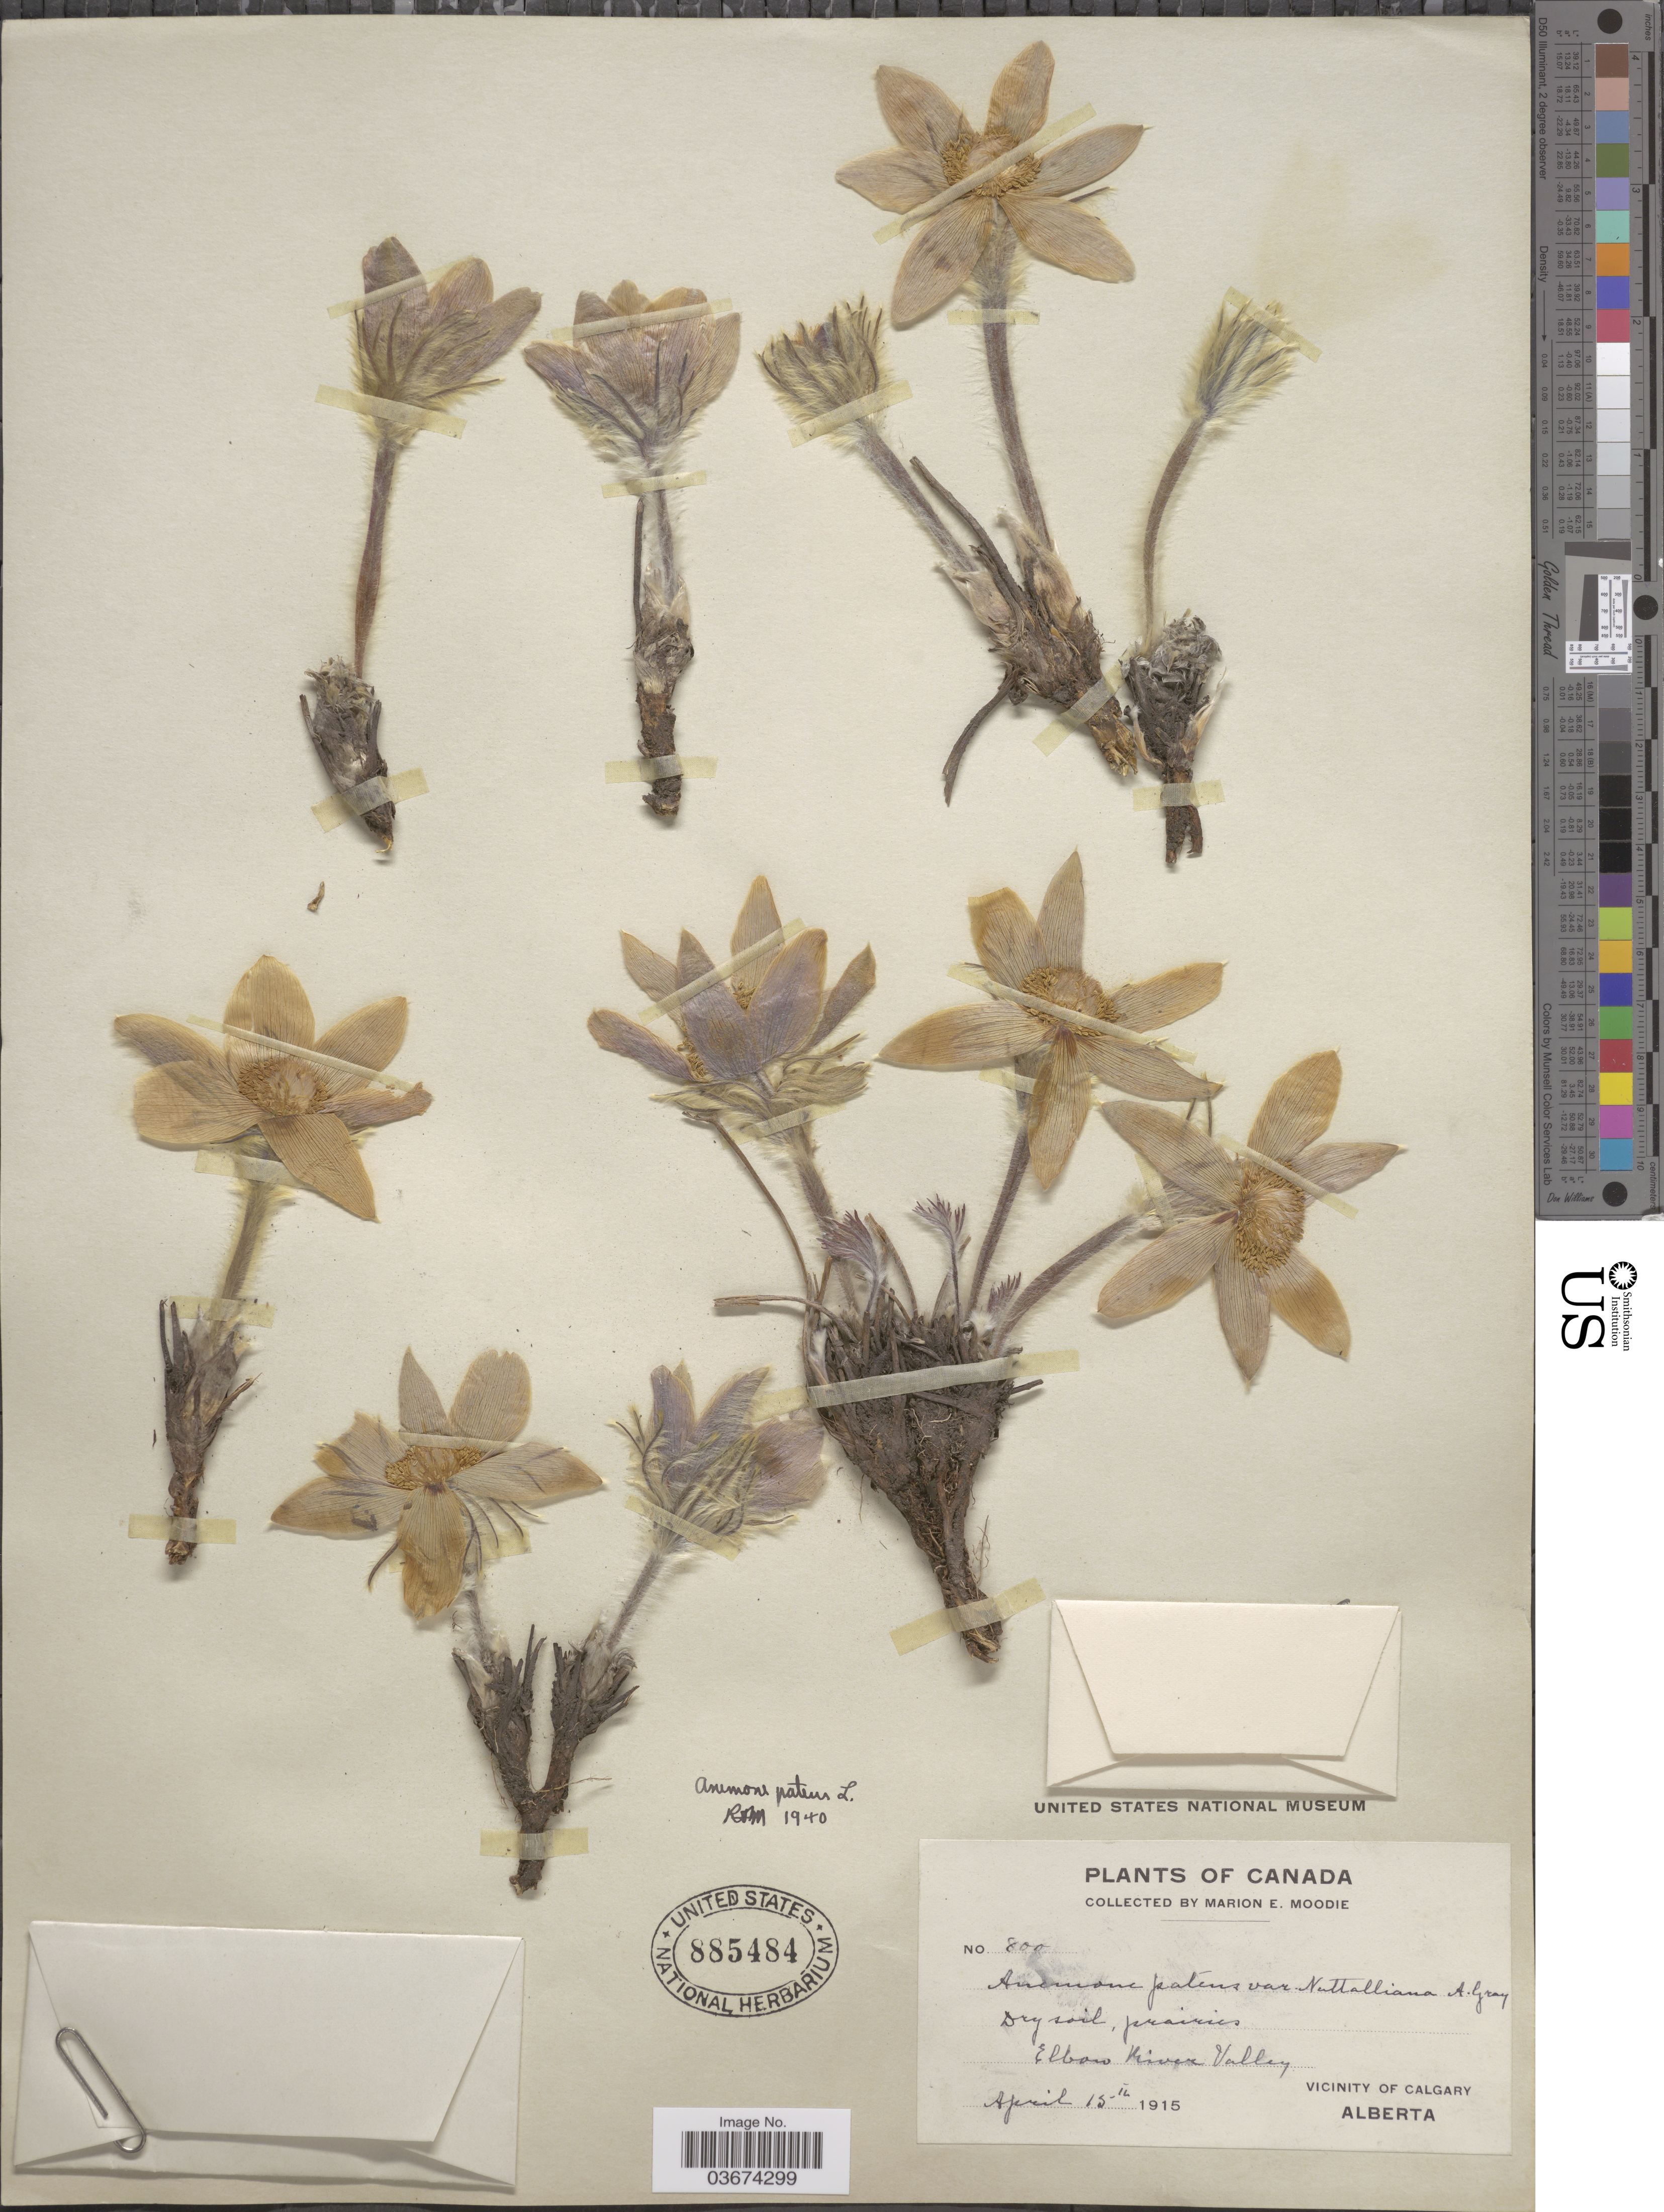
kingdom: Plantae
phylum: Tracheophyta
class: Magnoliopsida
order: Ranunculales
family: Ranunculaceae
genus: Pulsatilla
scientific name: Pulsatilla nuttalliana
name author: (DC.) Bercht. & J. Presl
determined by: Strong, Mark T., (BOT), Smithsonian Institution - National Museum of Natural History (UNITED STATES)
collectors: M. E. Moodie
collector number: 800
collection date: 1915-04-15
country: Canada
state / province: Alberta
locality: Elboro River Valley. Vicinity of Calgary.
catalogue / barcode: US 885484